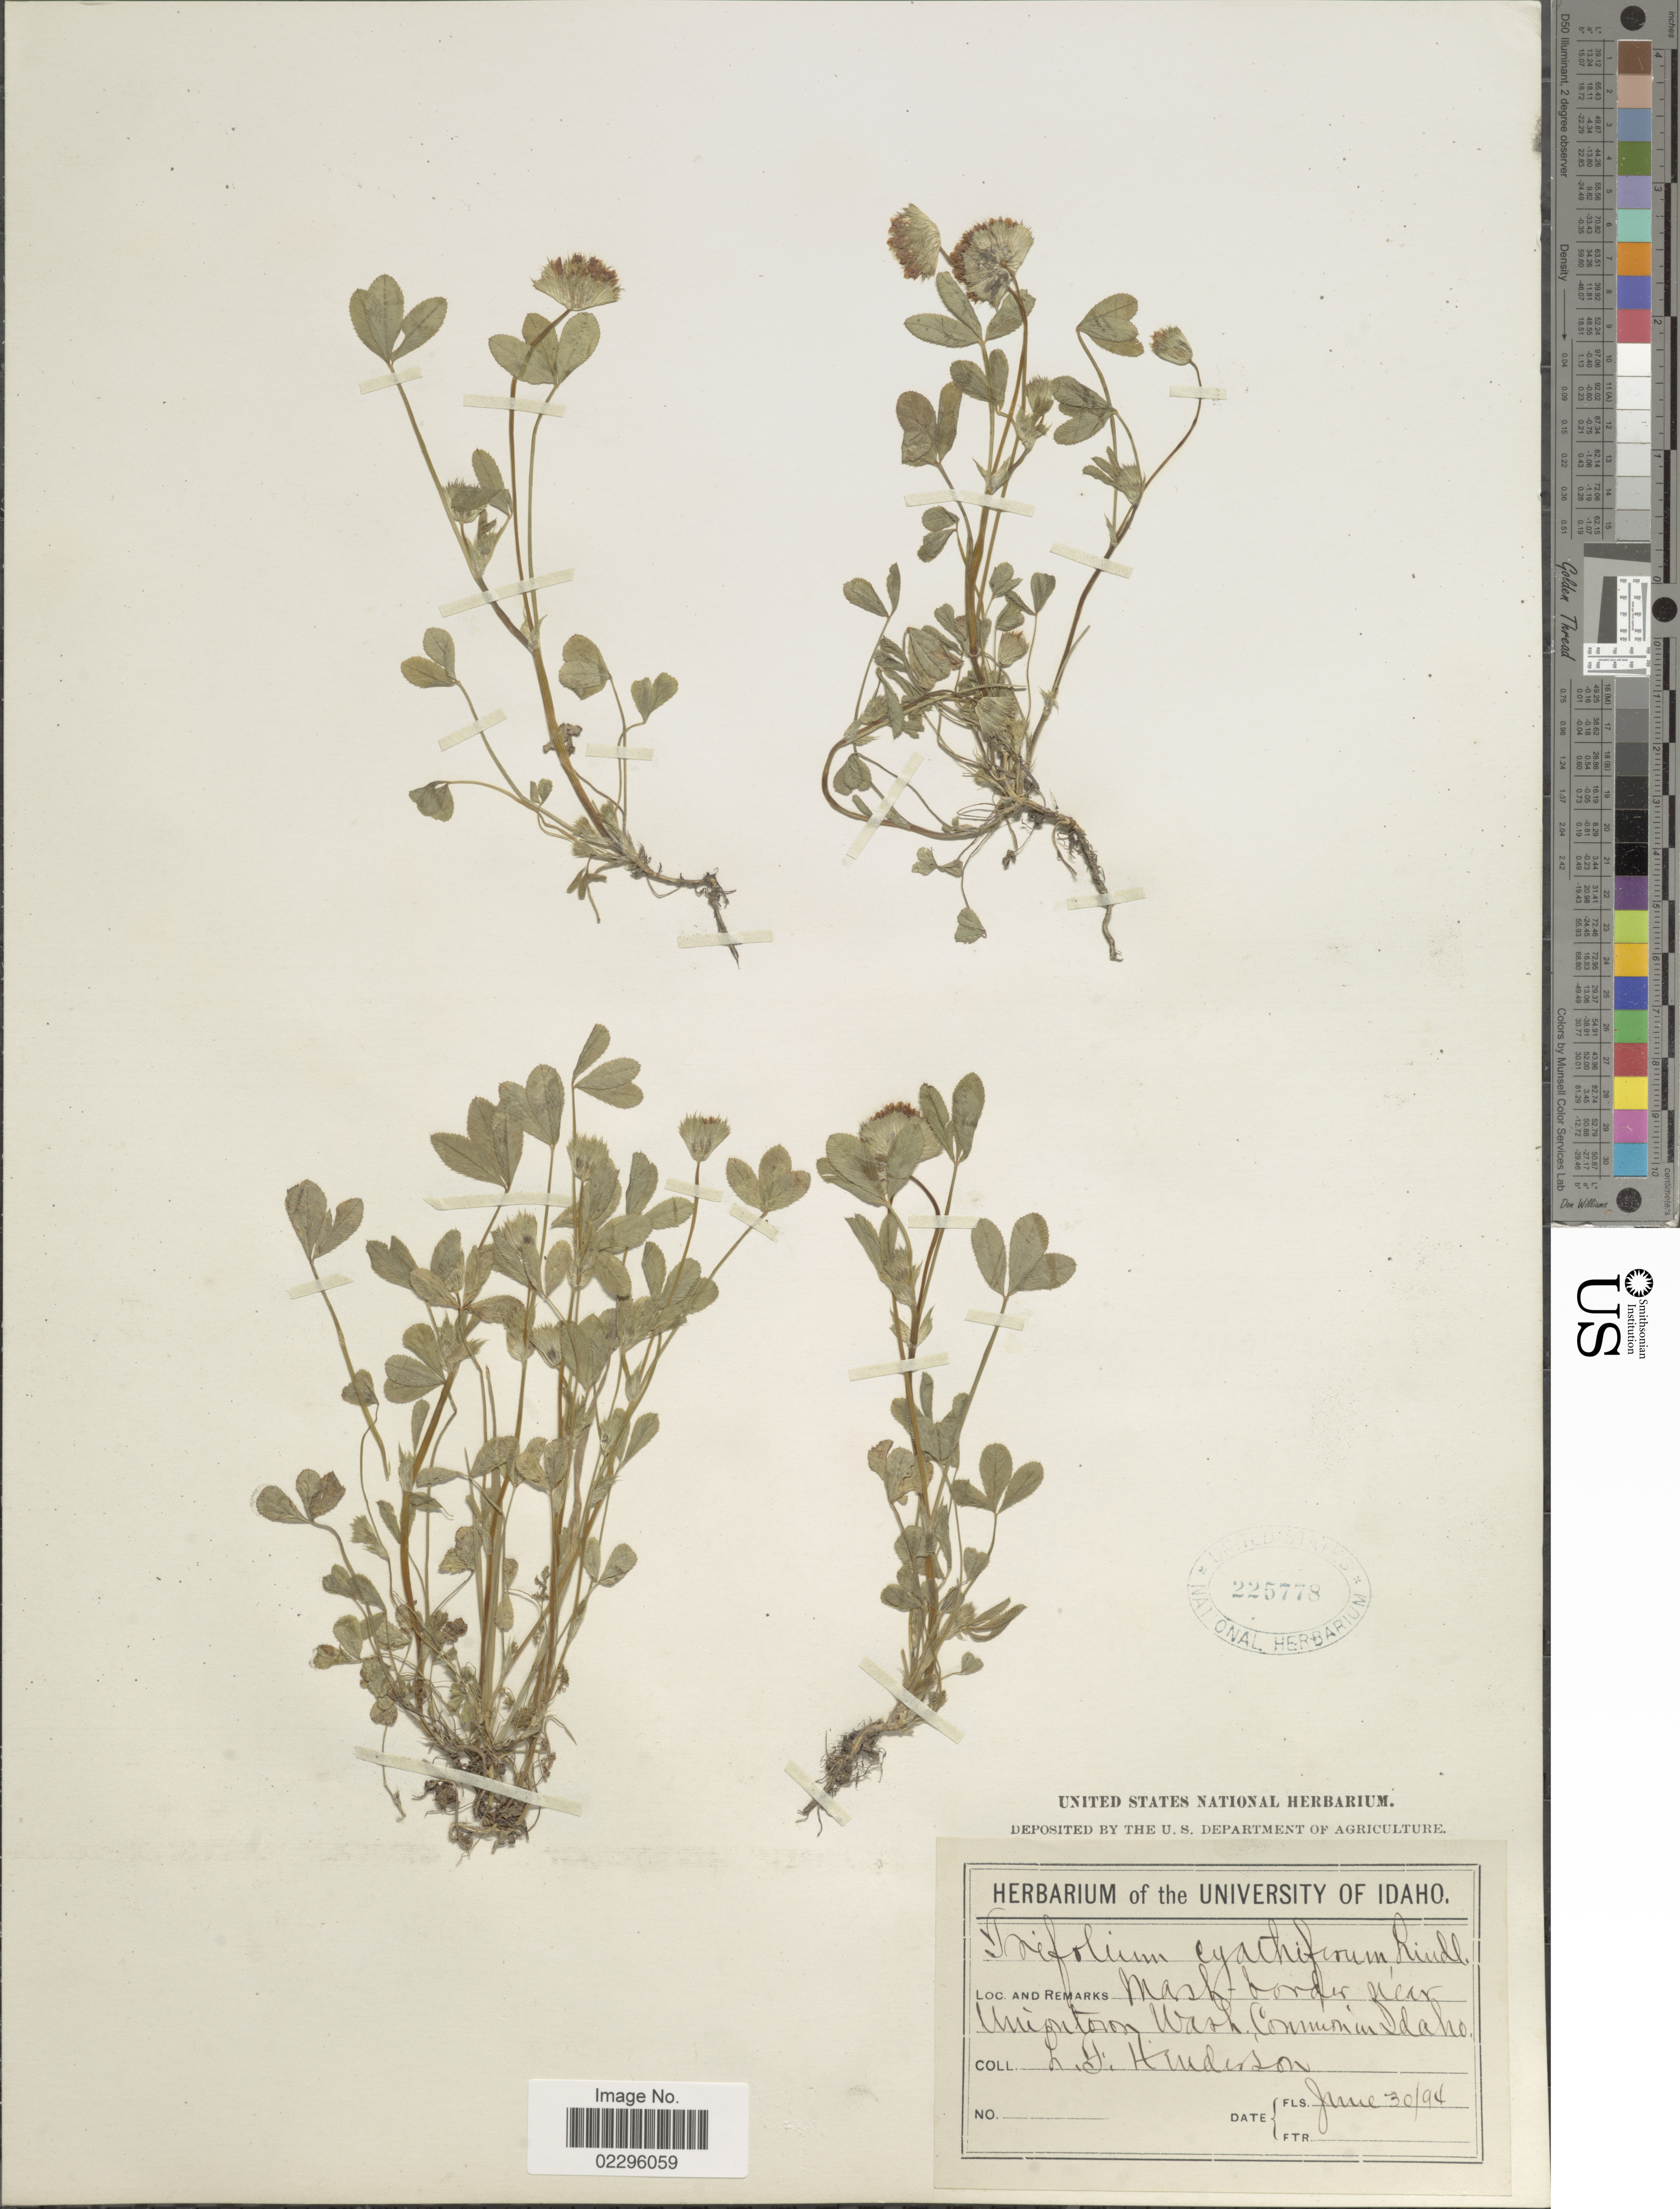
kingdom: Plantae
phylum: Tracheophyta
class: Magnoliopsida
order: Fabales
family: Fabaceae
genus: Trifolium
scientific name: Trifolium cyathiferum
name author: Lindl.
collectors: L. Henderson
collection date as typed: Transcribed d/m/y: 30/6/94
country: United States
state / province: Idaho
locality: Mash border near Union town Wash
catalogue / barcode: US 225778